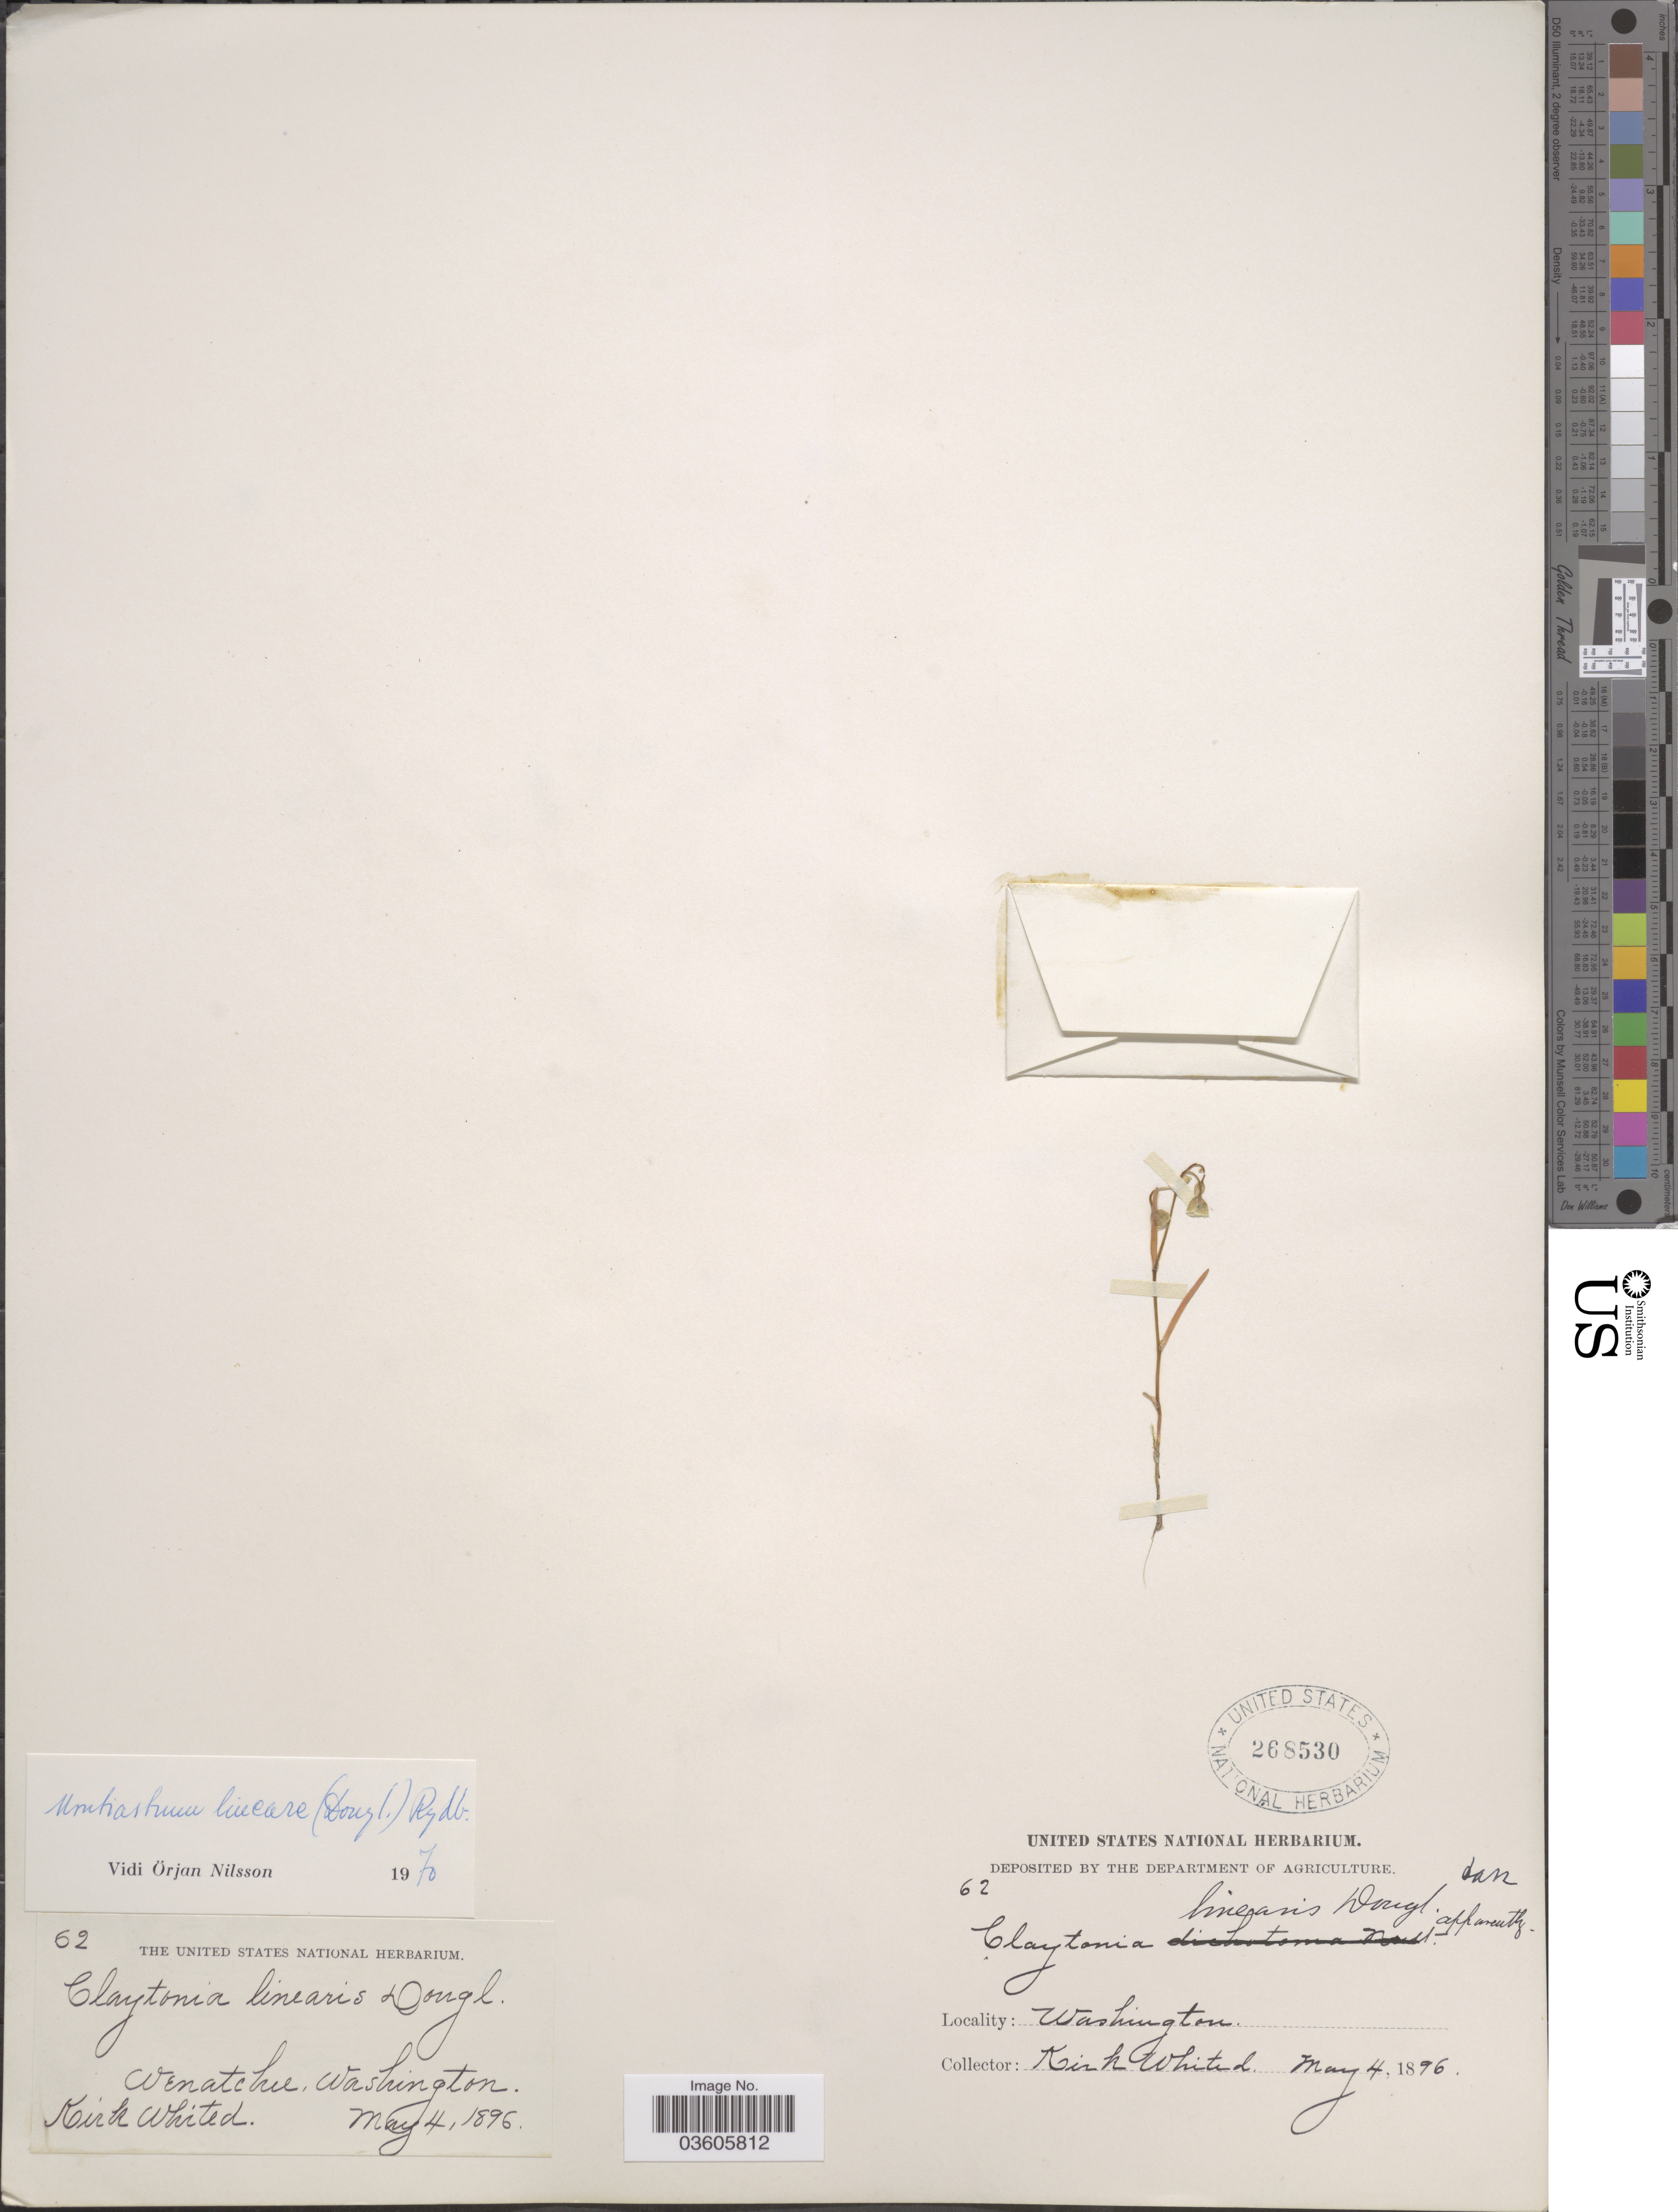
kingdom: Plantae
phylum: Tracheophyta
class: Magnoliopsida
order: Caryophyllales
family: Montiaceae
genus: Montia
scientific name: Montia linearis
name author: (Douglas) Greene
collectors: K. Whited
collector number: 62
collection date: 1896-05-04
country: United States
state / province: Washington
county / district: Chelan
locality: Wenatchee.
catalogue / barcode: US 268530